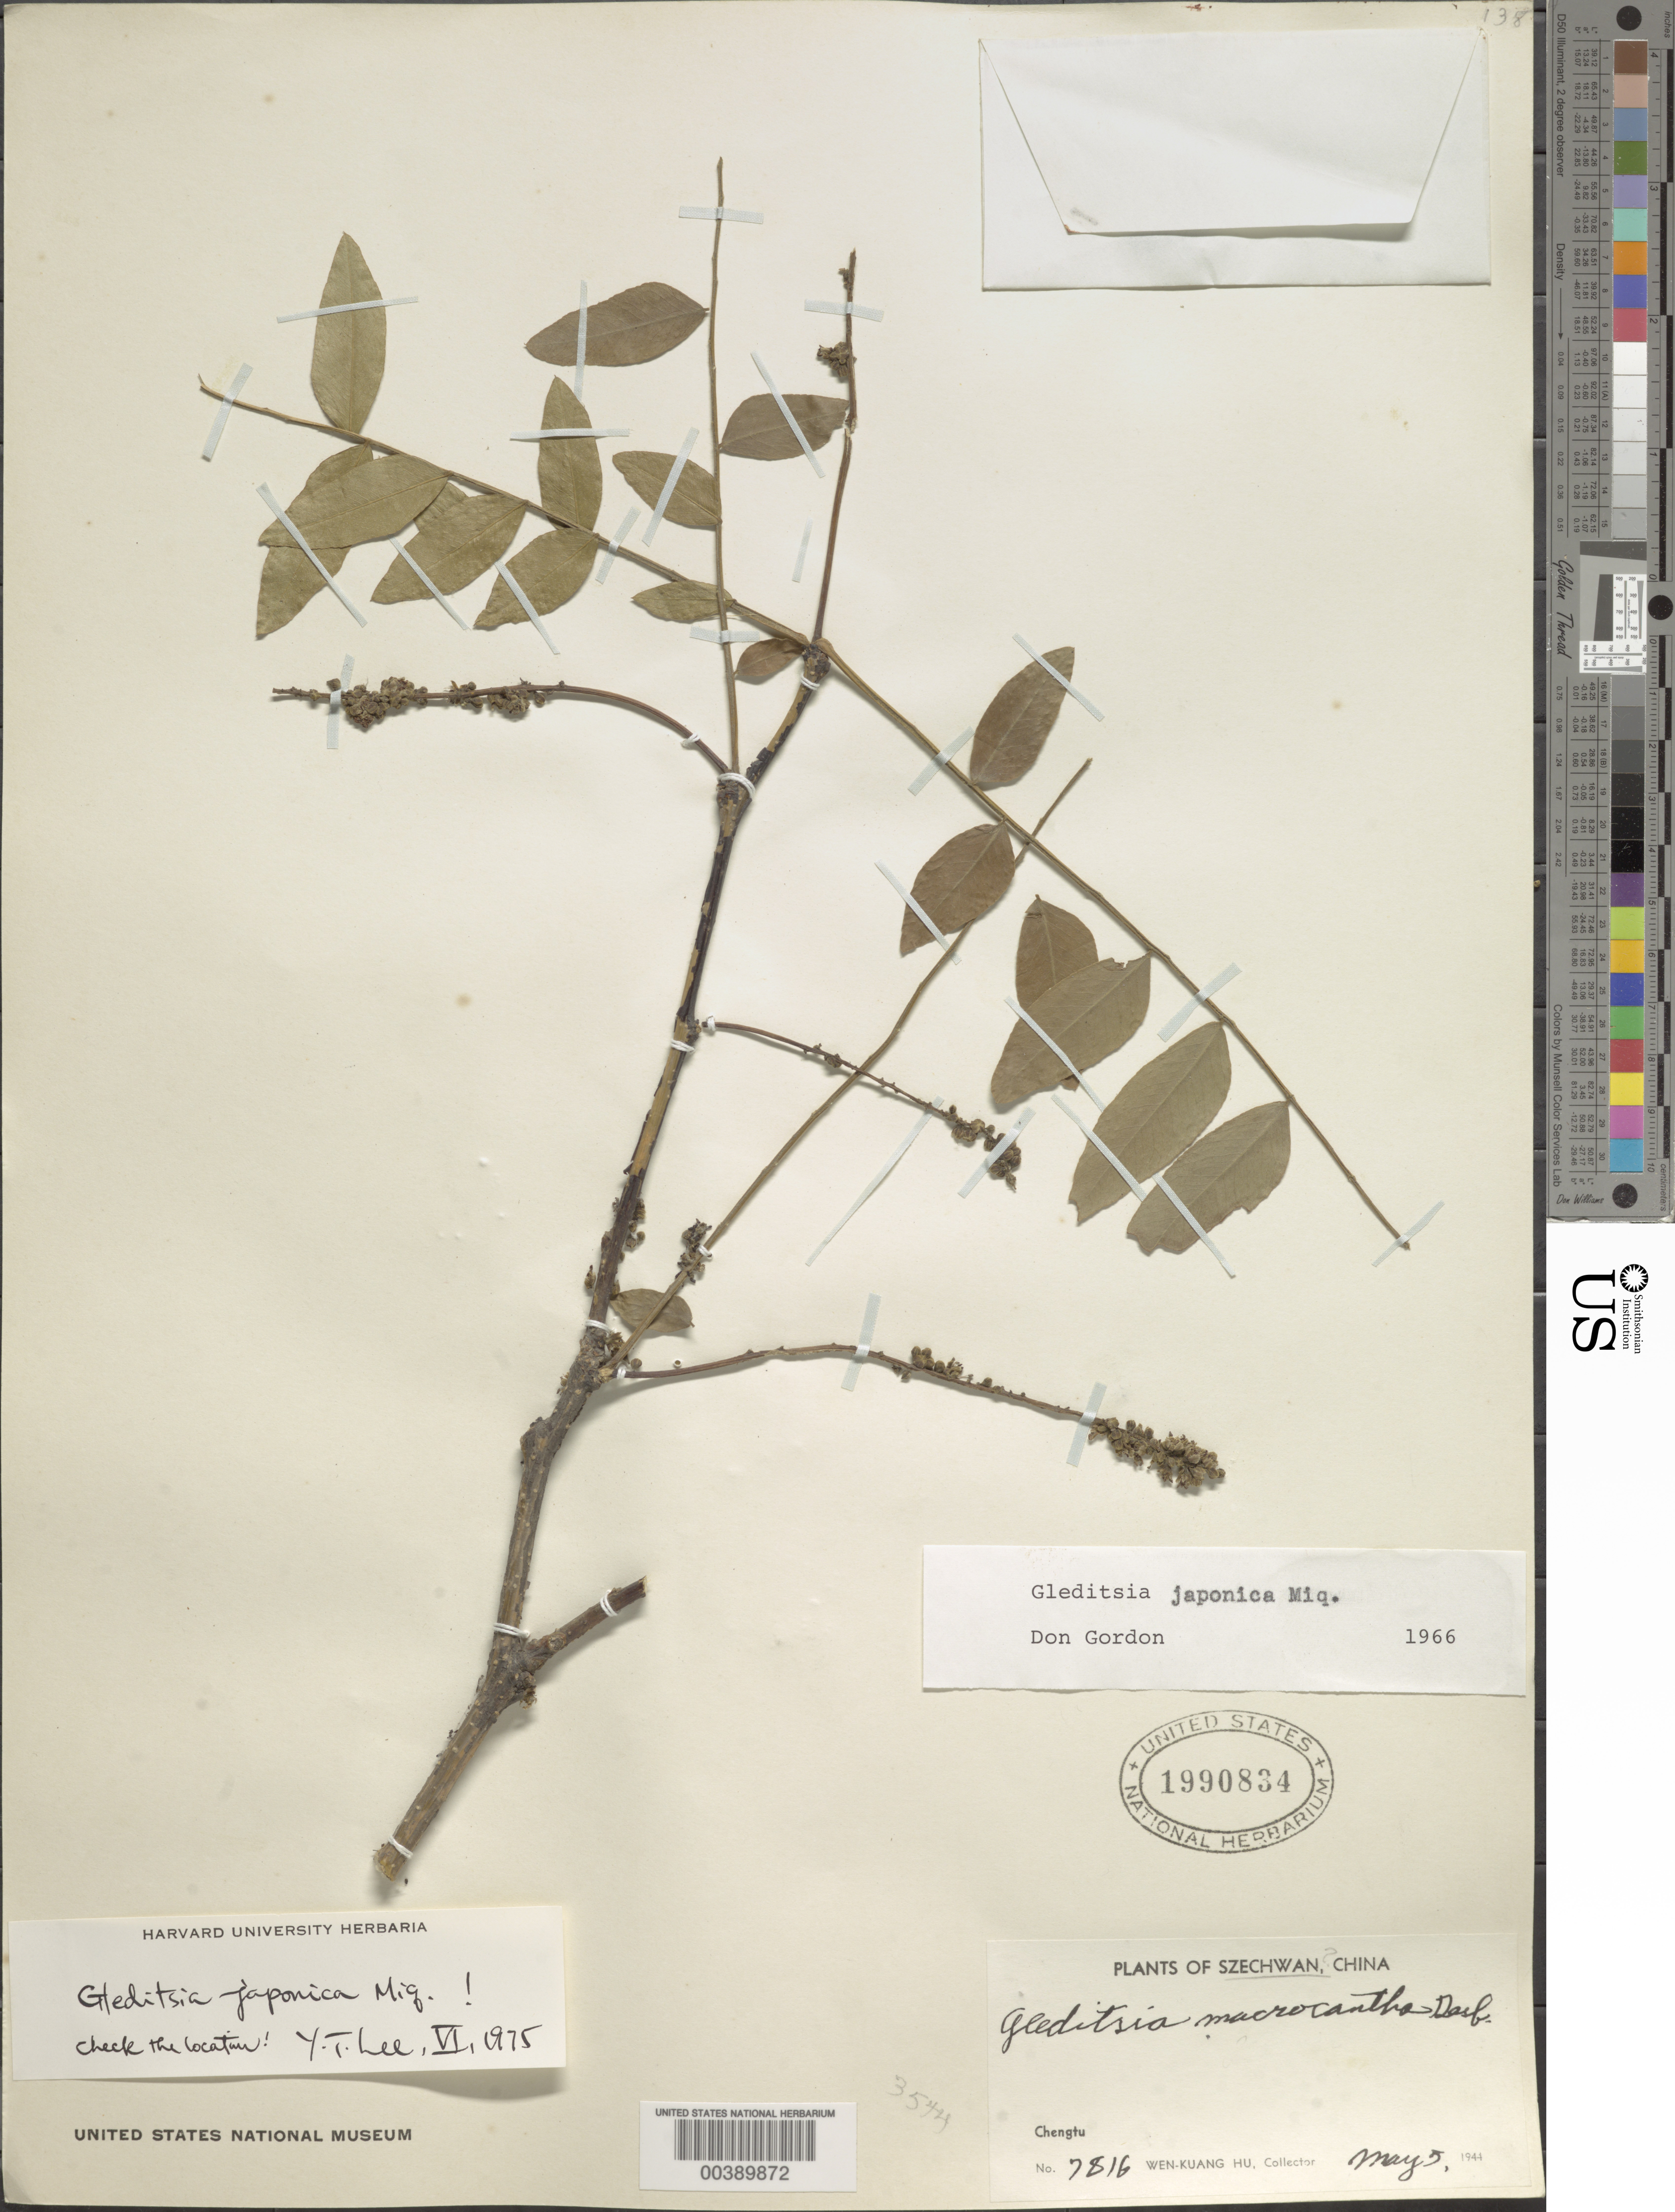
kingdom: Plantae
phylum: Tracheophyta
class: Magnoliopsida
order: Fabales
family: Fabaceae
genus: Gleditsia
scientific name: Gleditsia japonica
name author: Miq.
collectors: W. K. Hu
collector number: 7816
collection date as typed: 05 May 1944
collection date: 1944-05-05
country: China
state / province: Sichuan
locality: Chengtu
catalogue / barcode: US 1990834